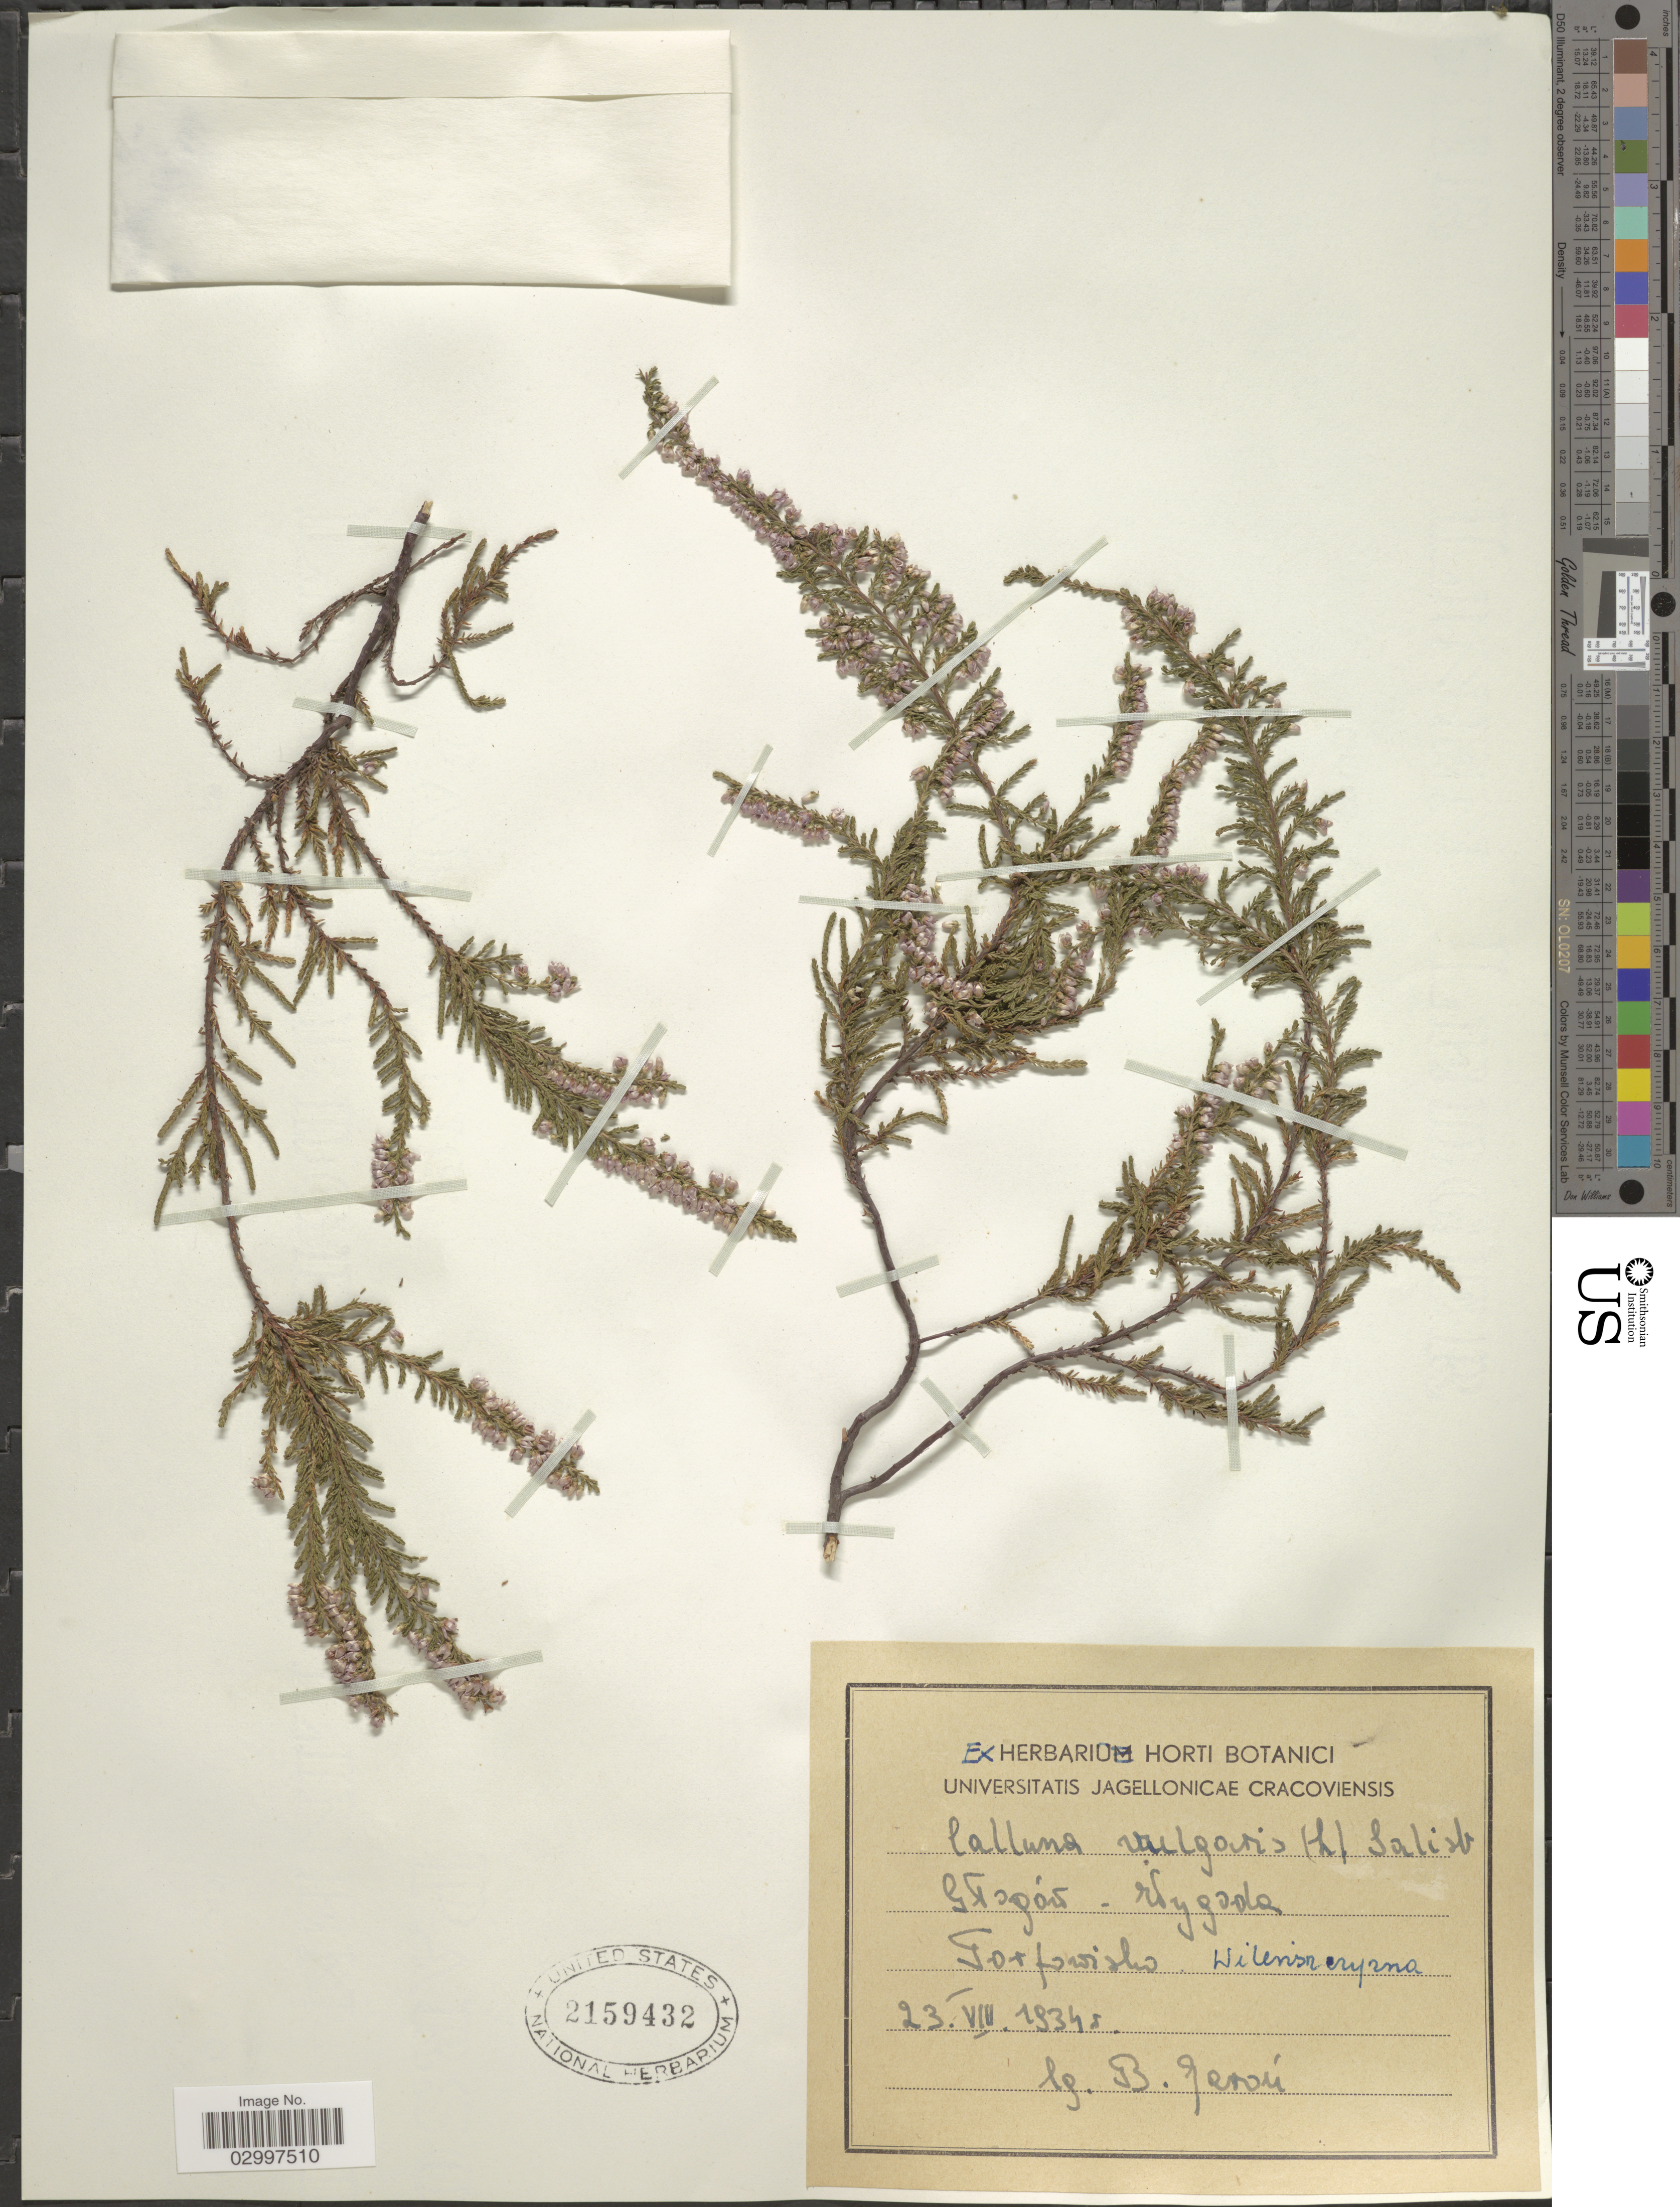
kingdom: Plantae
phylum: Tracheophyta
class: Magnoliopsida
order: Ericales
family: Ericaceae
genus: Calluna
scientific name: Calluna vulgaris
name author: (L.) Hull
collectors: B. Jaron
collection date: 1934-08-23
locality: GTspord - rdygsda. Forfowisho. Willensreryrna. [interpreted]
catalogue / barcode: US 2159432